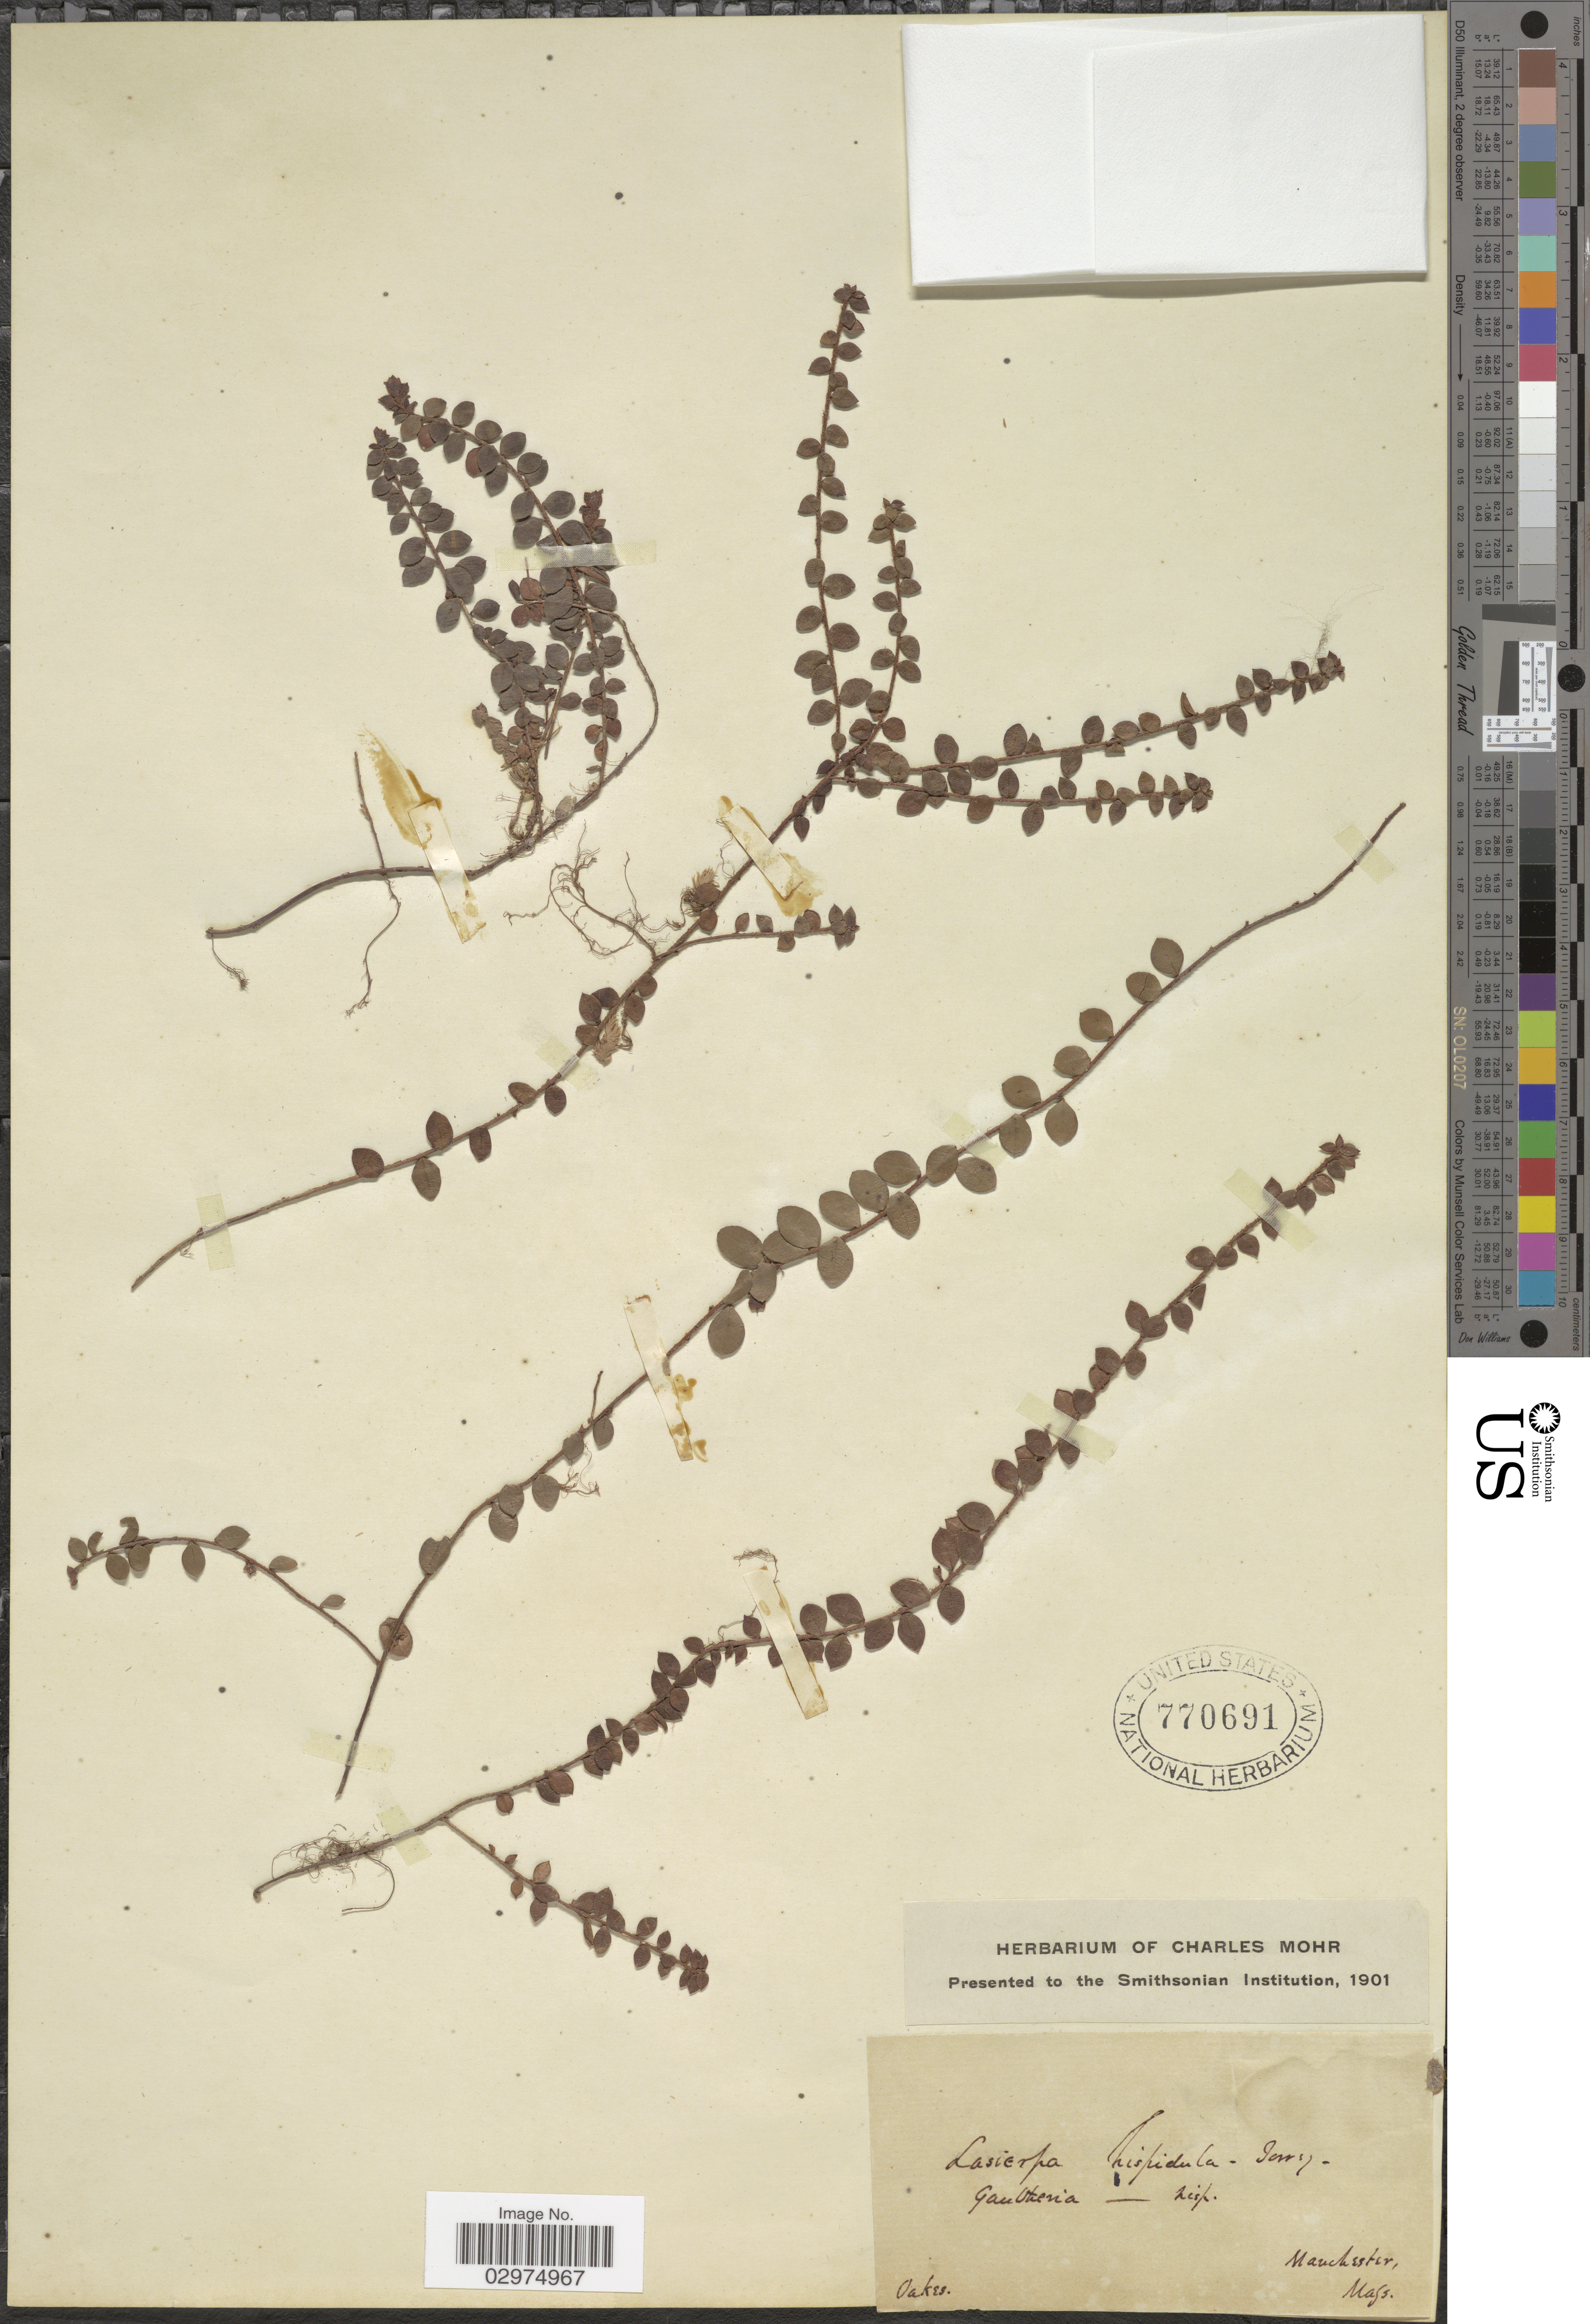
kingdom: Plantae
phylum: Tracheophyta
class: Magnoliopsida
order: Ericales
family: Ericaceae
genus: Gaultheria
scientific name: Gaultheria hispidula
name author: (L.) Muhl. ex Bigelow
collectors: -. Oakes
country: United States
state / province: Massachusetts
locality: Manchester.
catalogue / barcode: US 770691